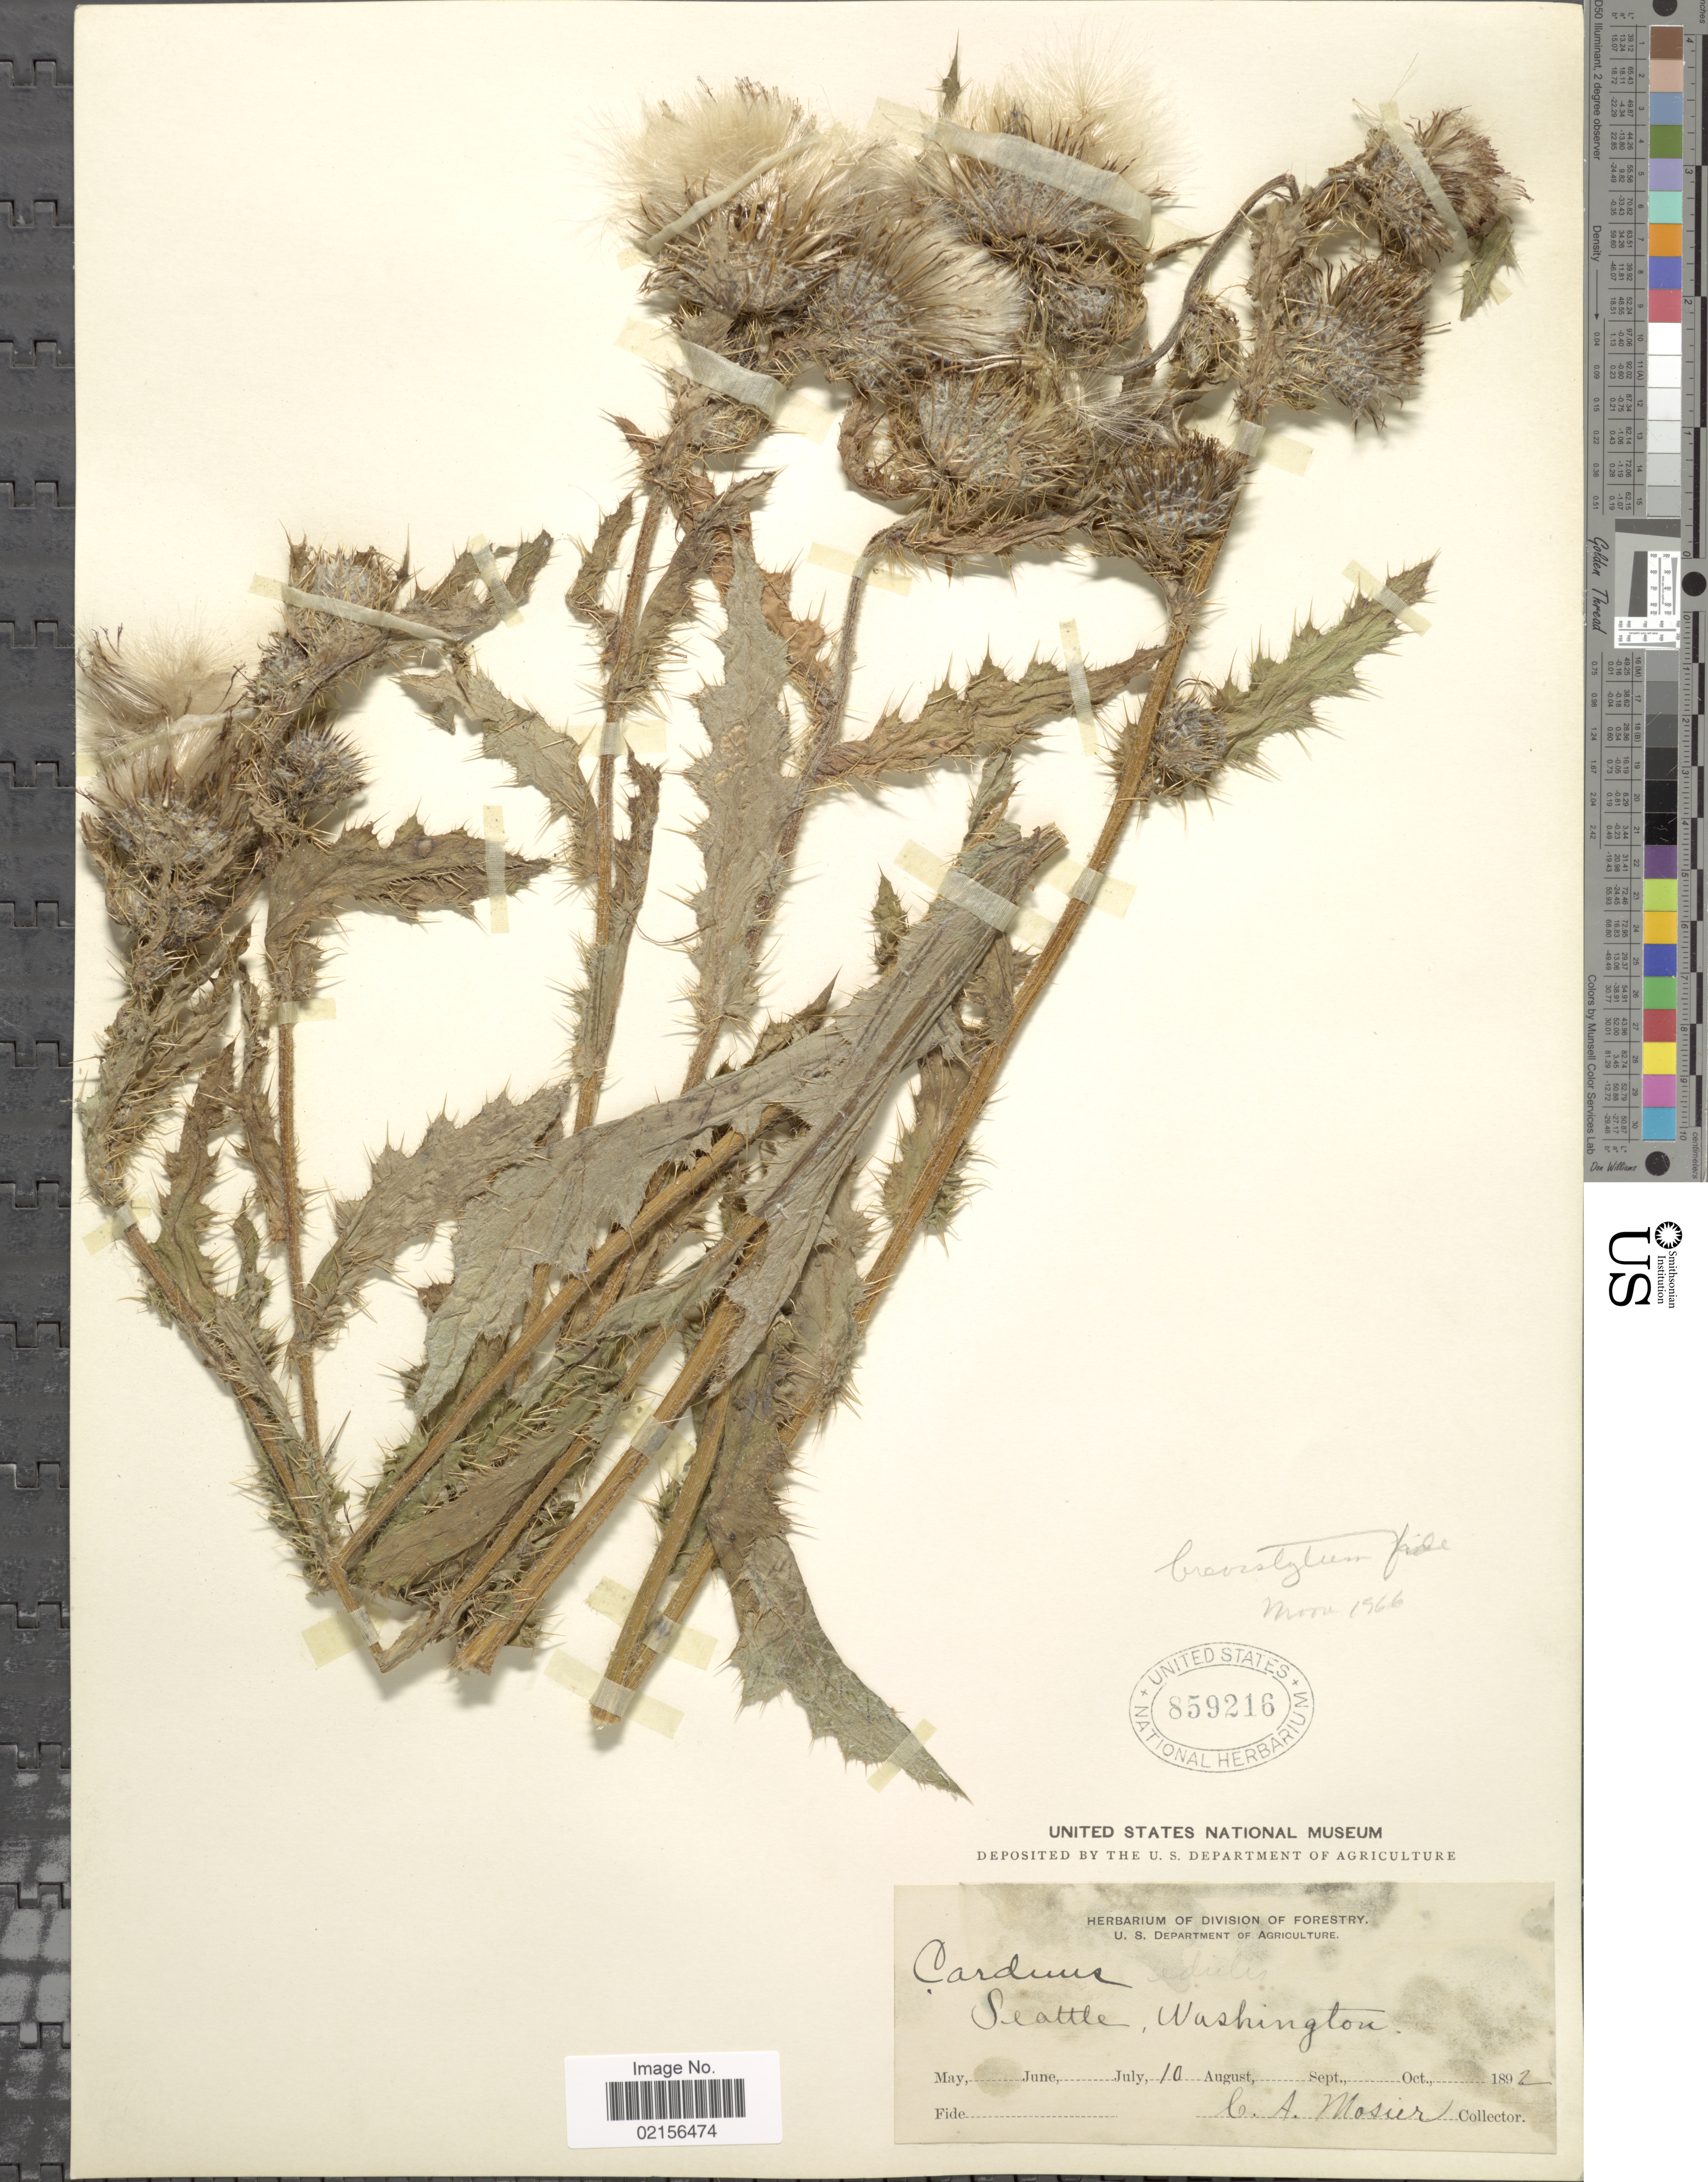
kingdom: Plantae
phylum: Tracheophyta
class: Magnoliopsida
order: Asterales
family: Asteraceae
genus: Cirsium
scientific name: Cirsium brevistylum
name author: Cronq.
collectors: C. A. Mosier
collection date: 1892-07-10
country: United States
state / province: Washington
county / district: King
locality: Seattle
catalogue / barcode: US 859216